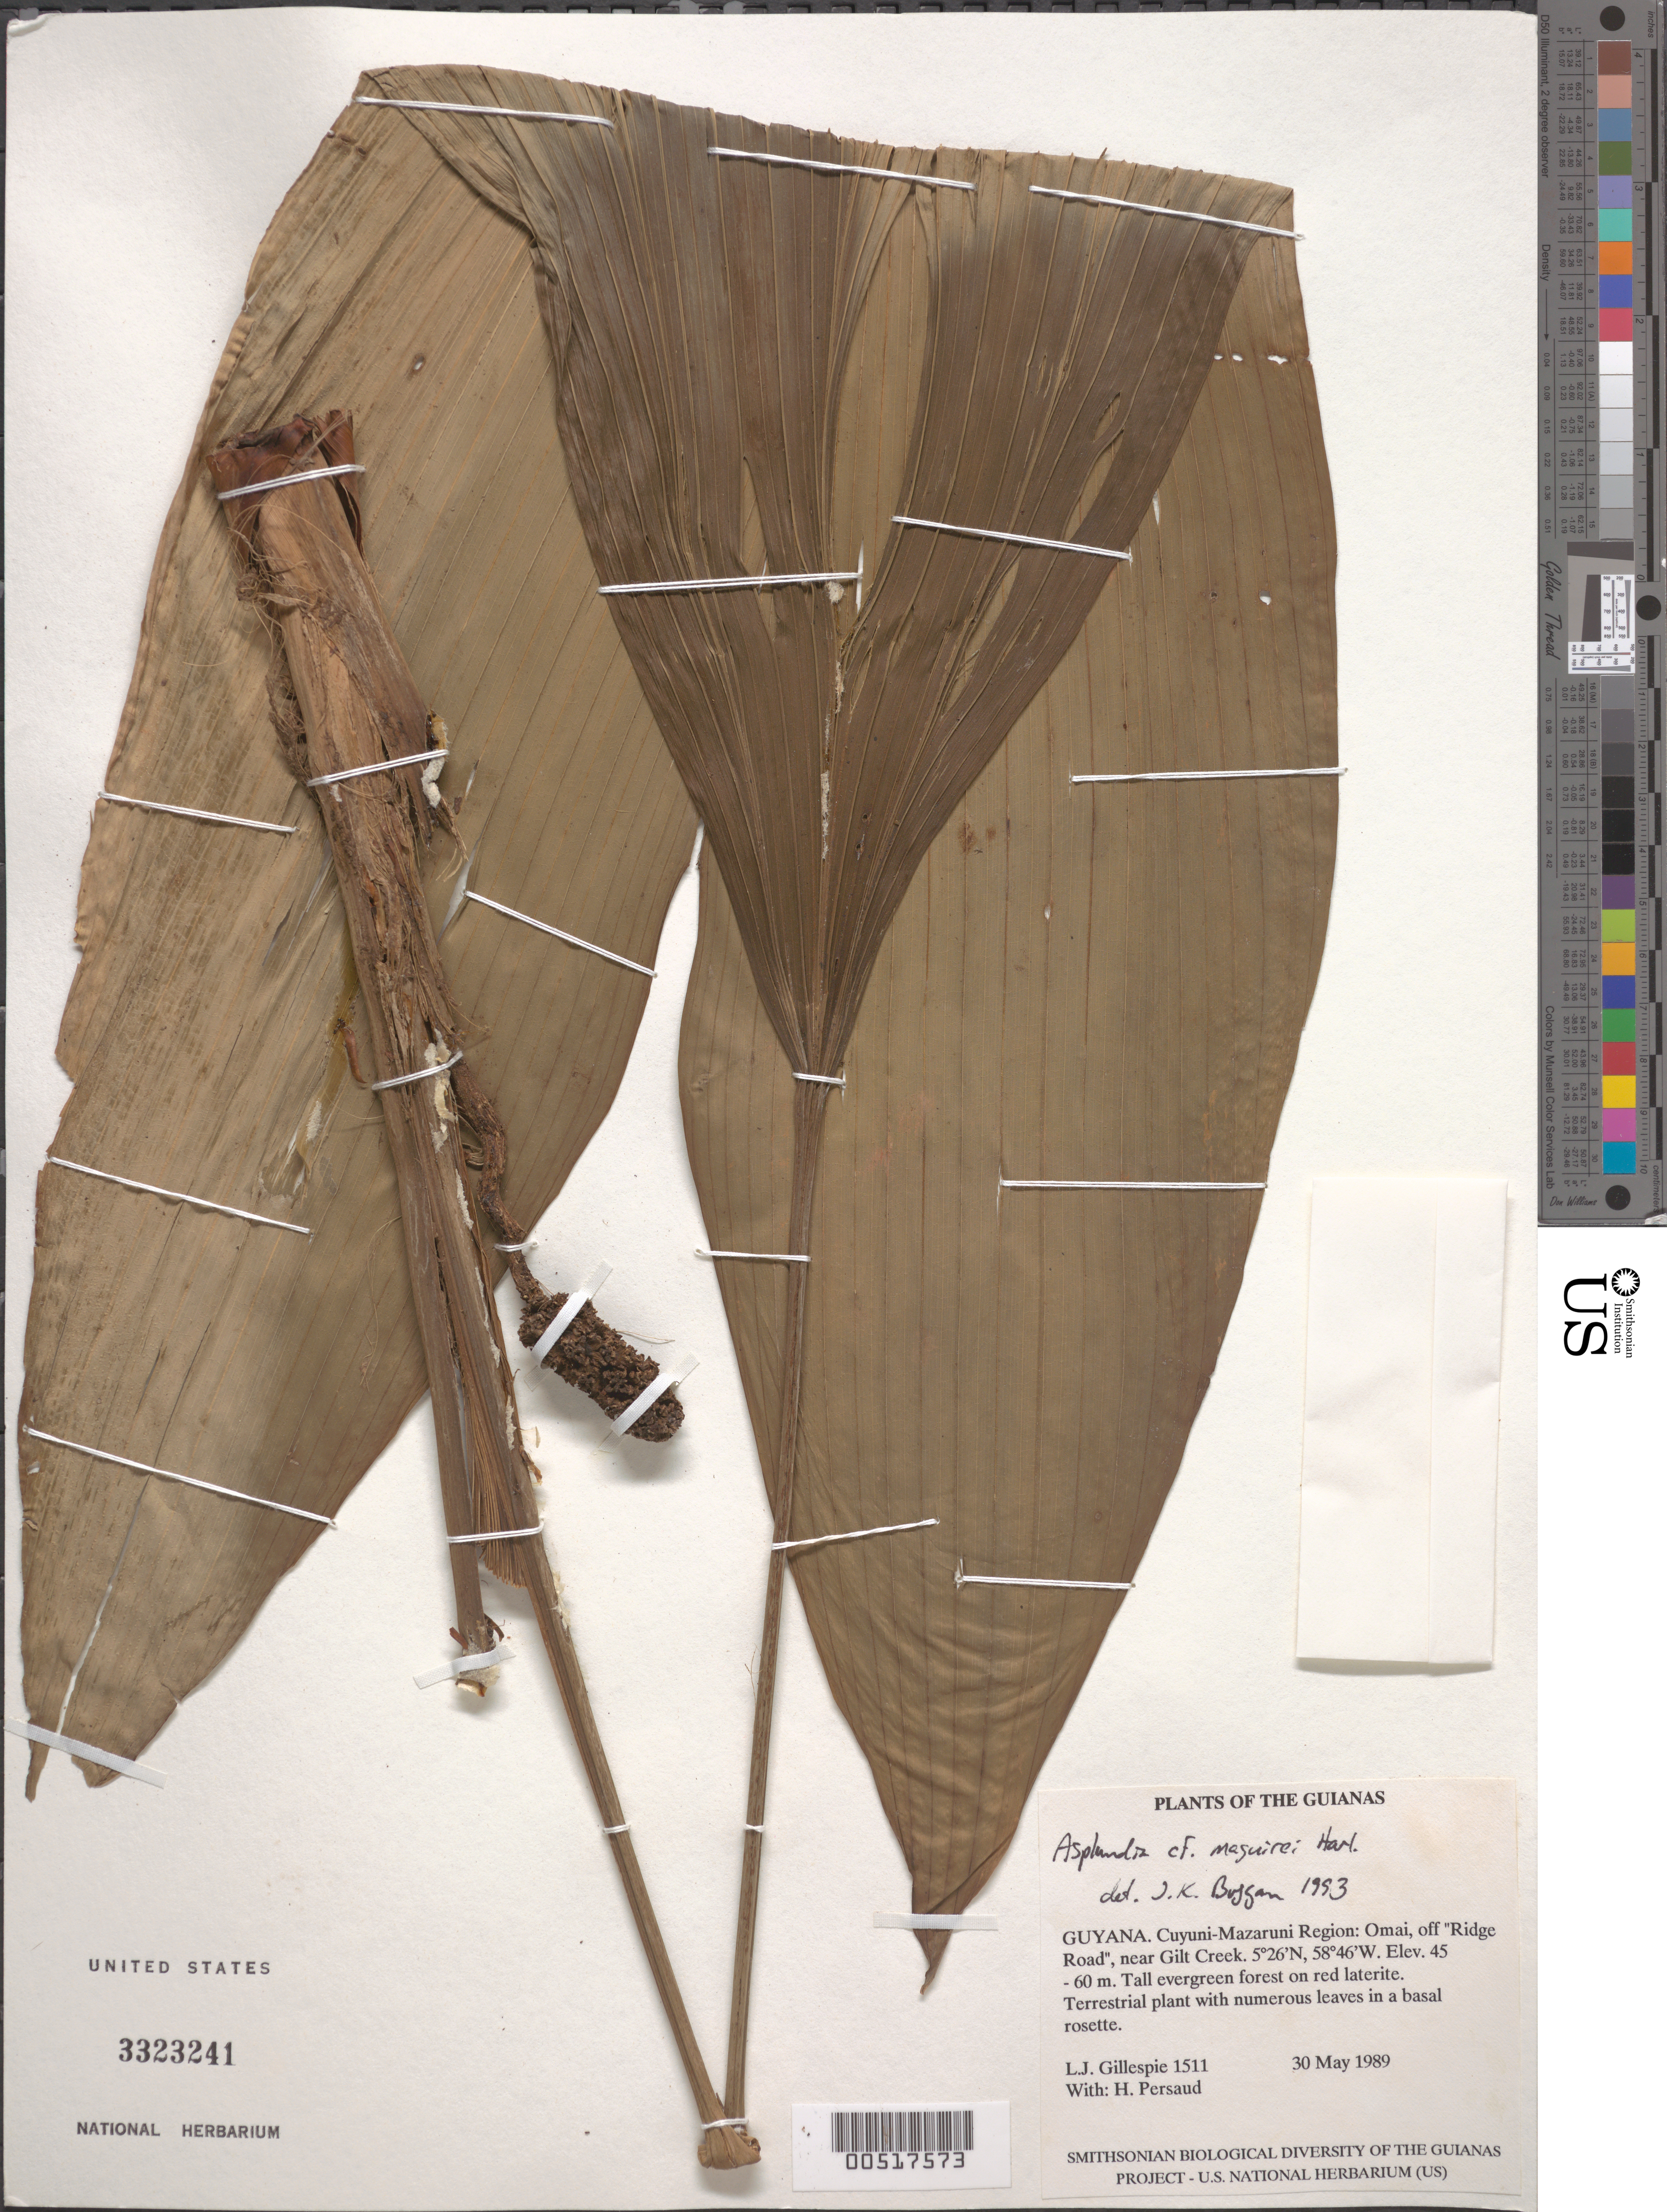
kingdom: Plantae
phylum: Tracheophyta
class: Liliopsida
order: Pandanales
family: Cyclanthaceae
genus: Asplundia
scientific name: Asplundia maguirei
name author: Harling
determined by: Boggan, J. K., (US), NMNH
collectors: L. J. Gillespie & H. Persaud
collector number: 1511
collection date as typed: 30 May 1989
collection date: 1989-05-30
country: Guyana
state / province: Cuyuni-Mazaruni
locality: Omai, off "Ridge Road", near Gilt Creek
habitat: Tall evergreen forest on red laterite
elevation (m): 45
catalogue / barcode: US 3323241